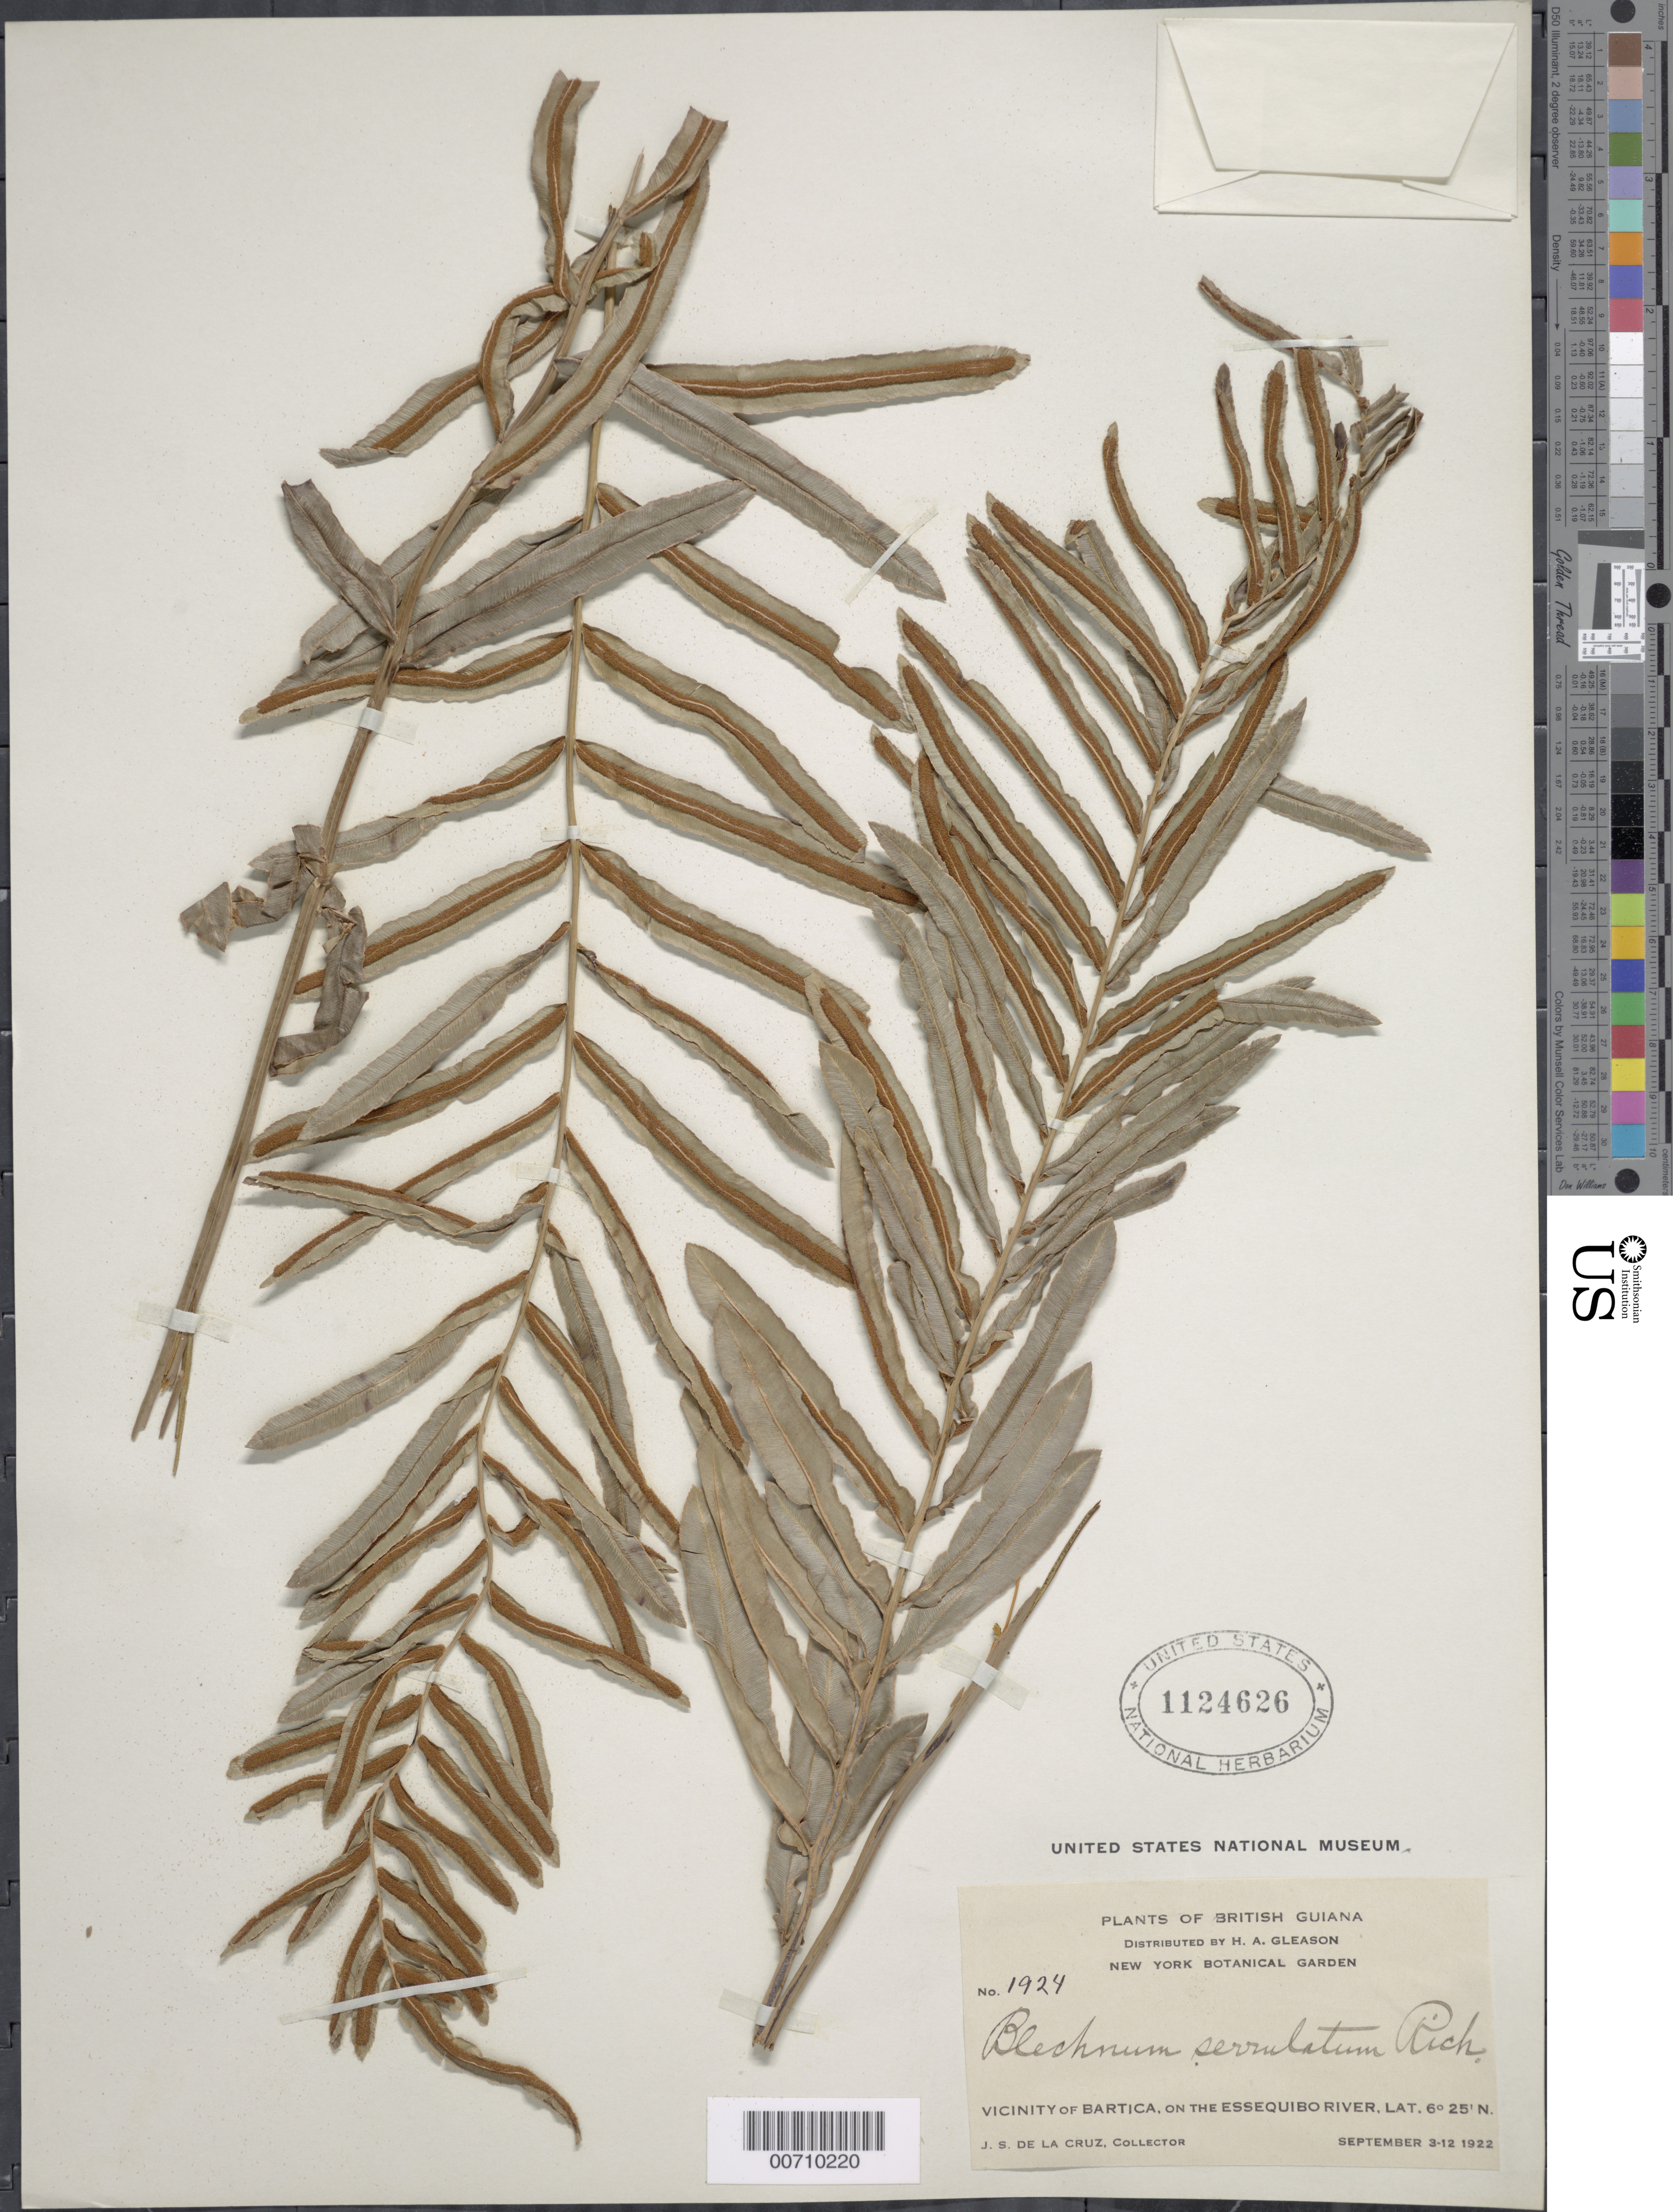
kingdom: Plantae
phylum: Tracheophyta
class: Polypodiopsida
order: Polypodiales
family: Blechnaceae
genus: Telmatoblechnum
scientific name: Telmatoblechnum serrulatum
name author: (Rich.) Perrie et al.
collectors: J. S. de la Cruz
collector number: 1924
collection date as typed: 3-Sep-22 to 12-Sep-22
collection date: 1922-09-03/1922-09-12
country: Guyana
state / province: Cuyuni-Mazaruni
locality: Bartica, vic., on the Essequibo River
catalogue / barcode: US 1124626